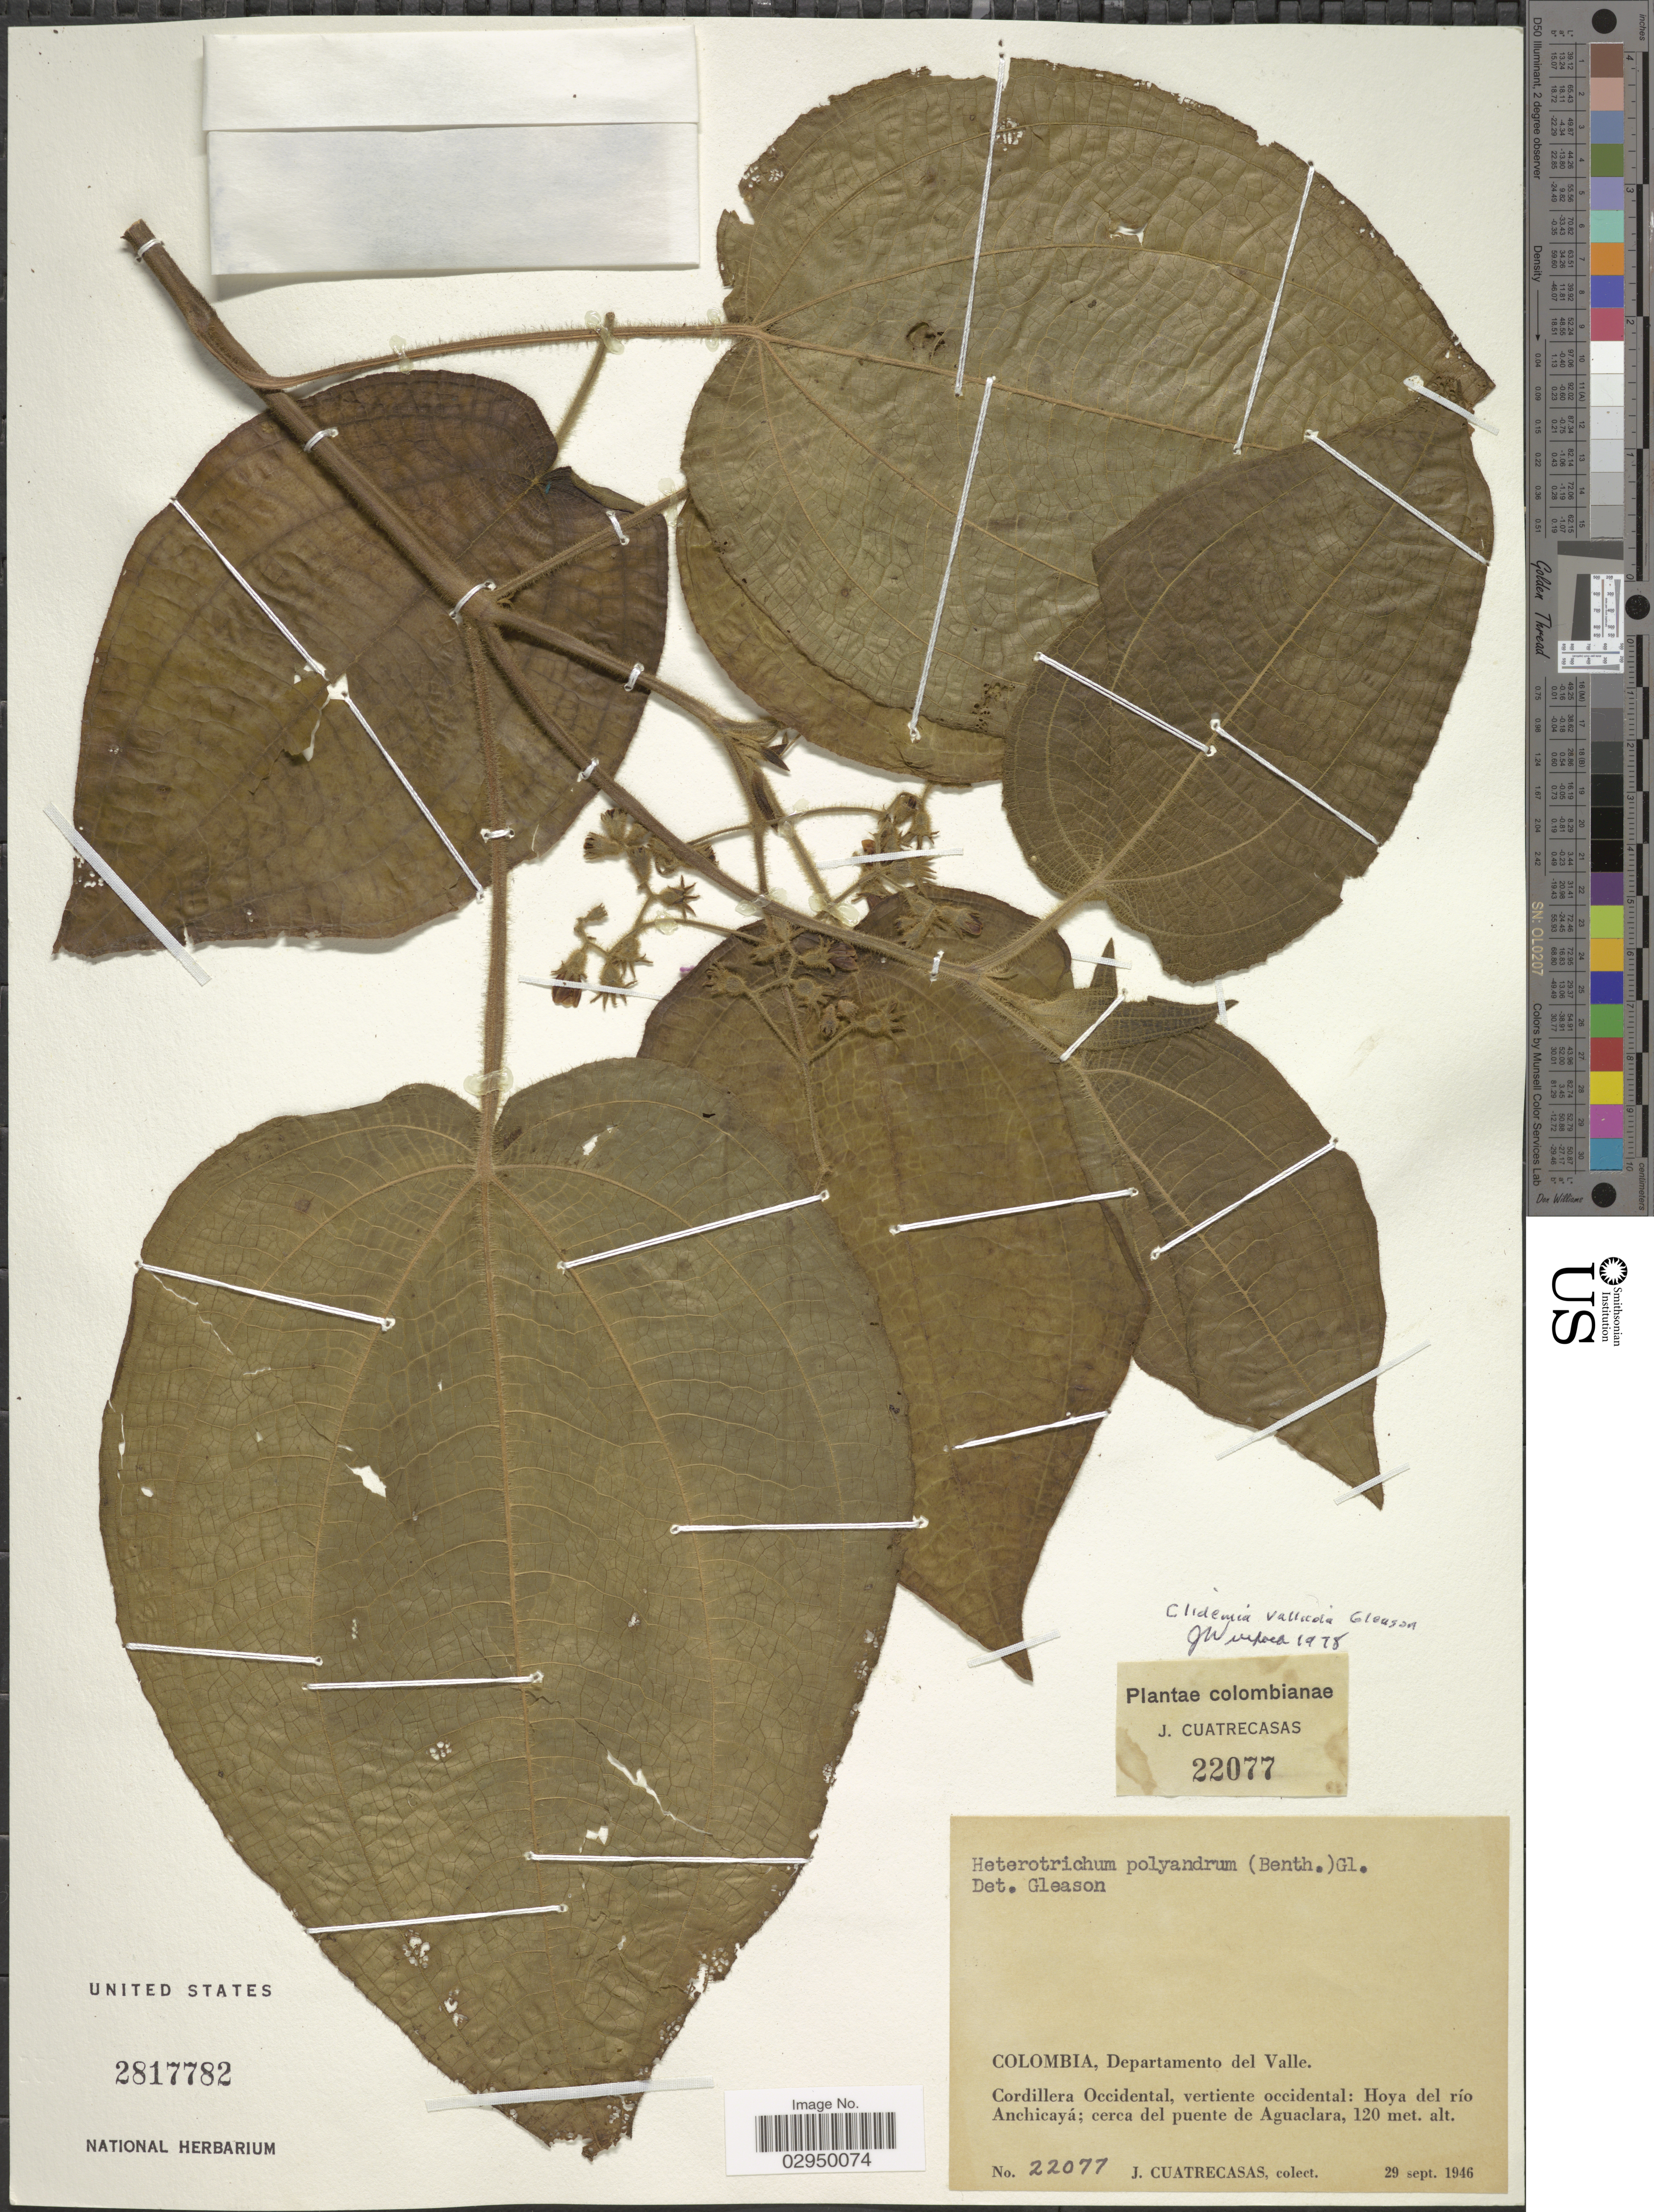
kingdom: Plantae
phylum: Tracheophyta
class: Magnoliopsida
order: Myrtales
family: Melastomataceae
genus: Clidemia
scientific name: Clidemia vallicola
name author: Gleason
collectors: J. Cuatrecasas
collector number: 22077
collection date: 1946-09-29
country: Colombia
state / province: Valle del Cauca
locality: Departamento del Valle. Cordillera Occidental, vertiente occidental: Hoya del río Anchicayá; cerca del puente de Aguaclara.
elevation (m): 120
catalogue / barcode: US 2817782